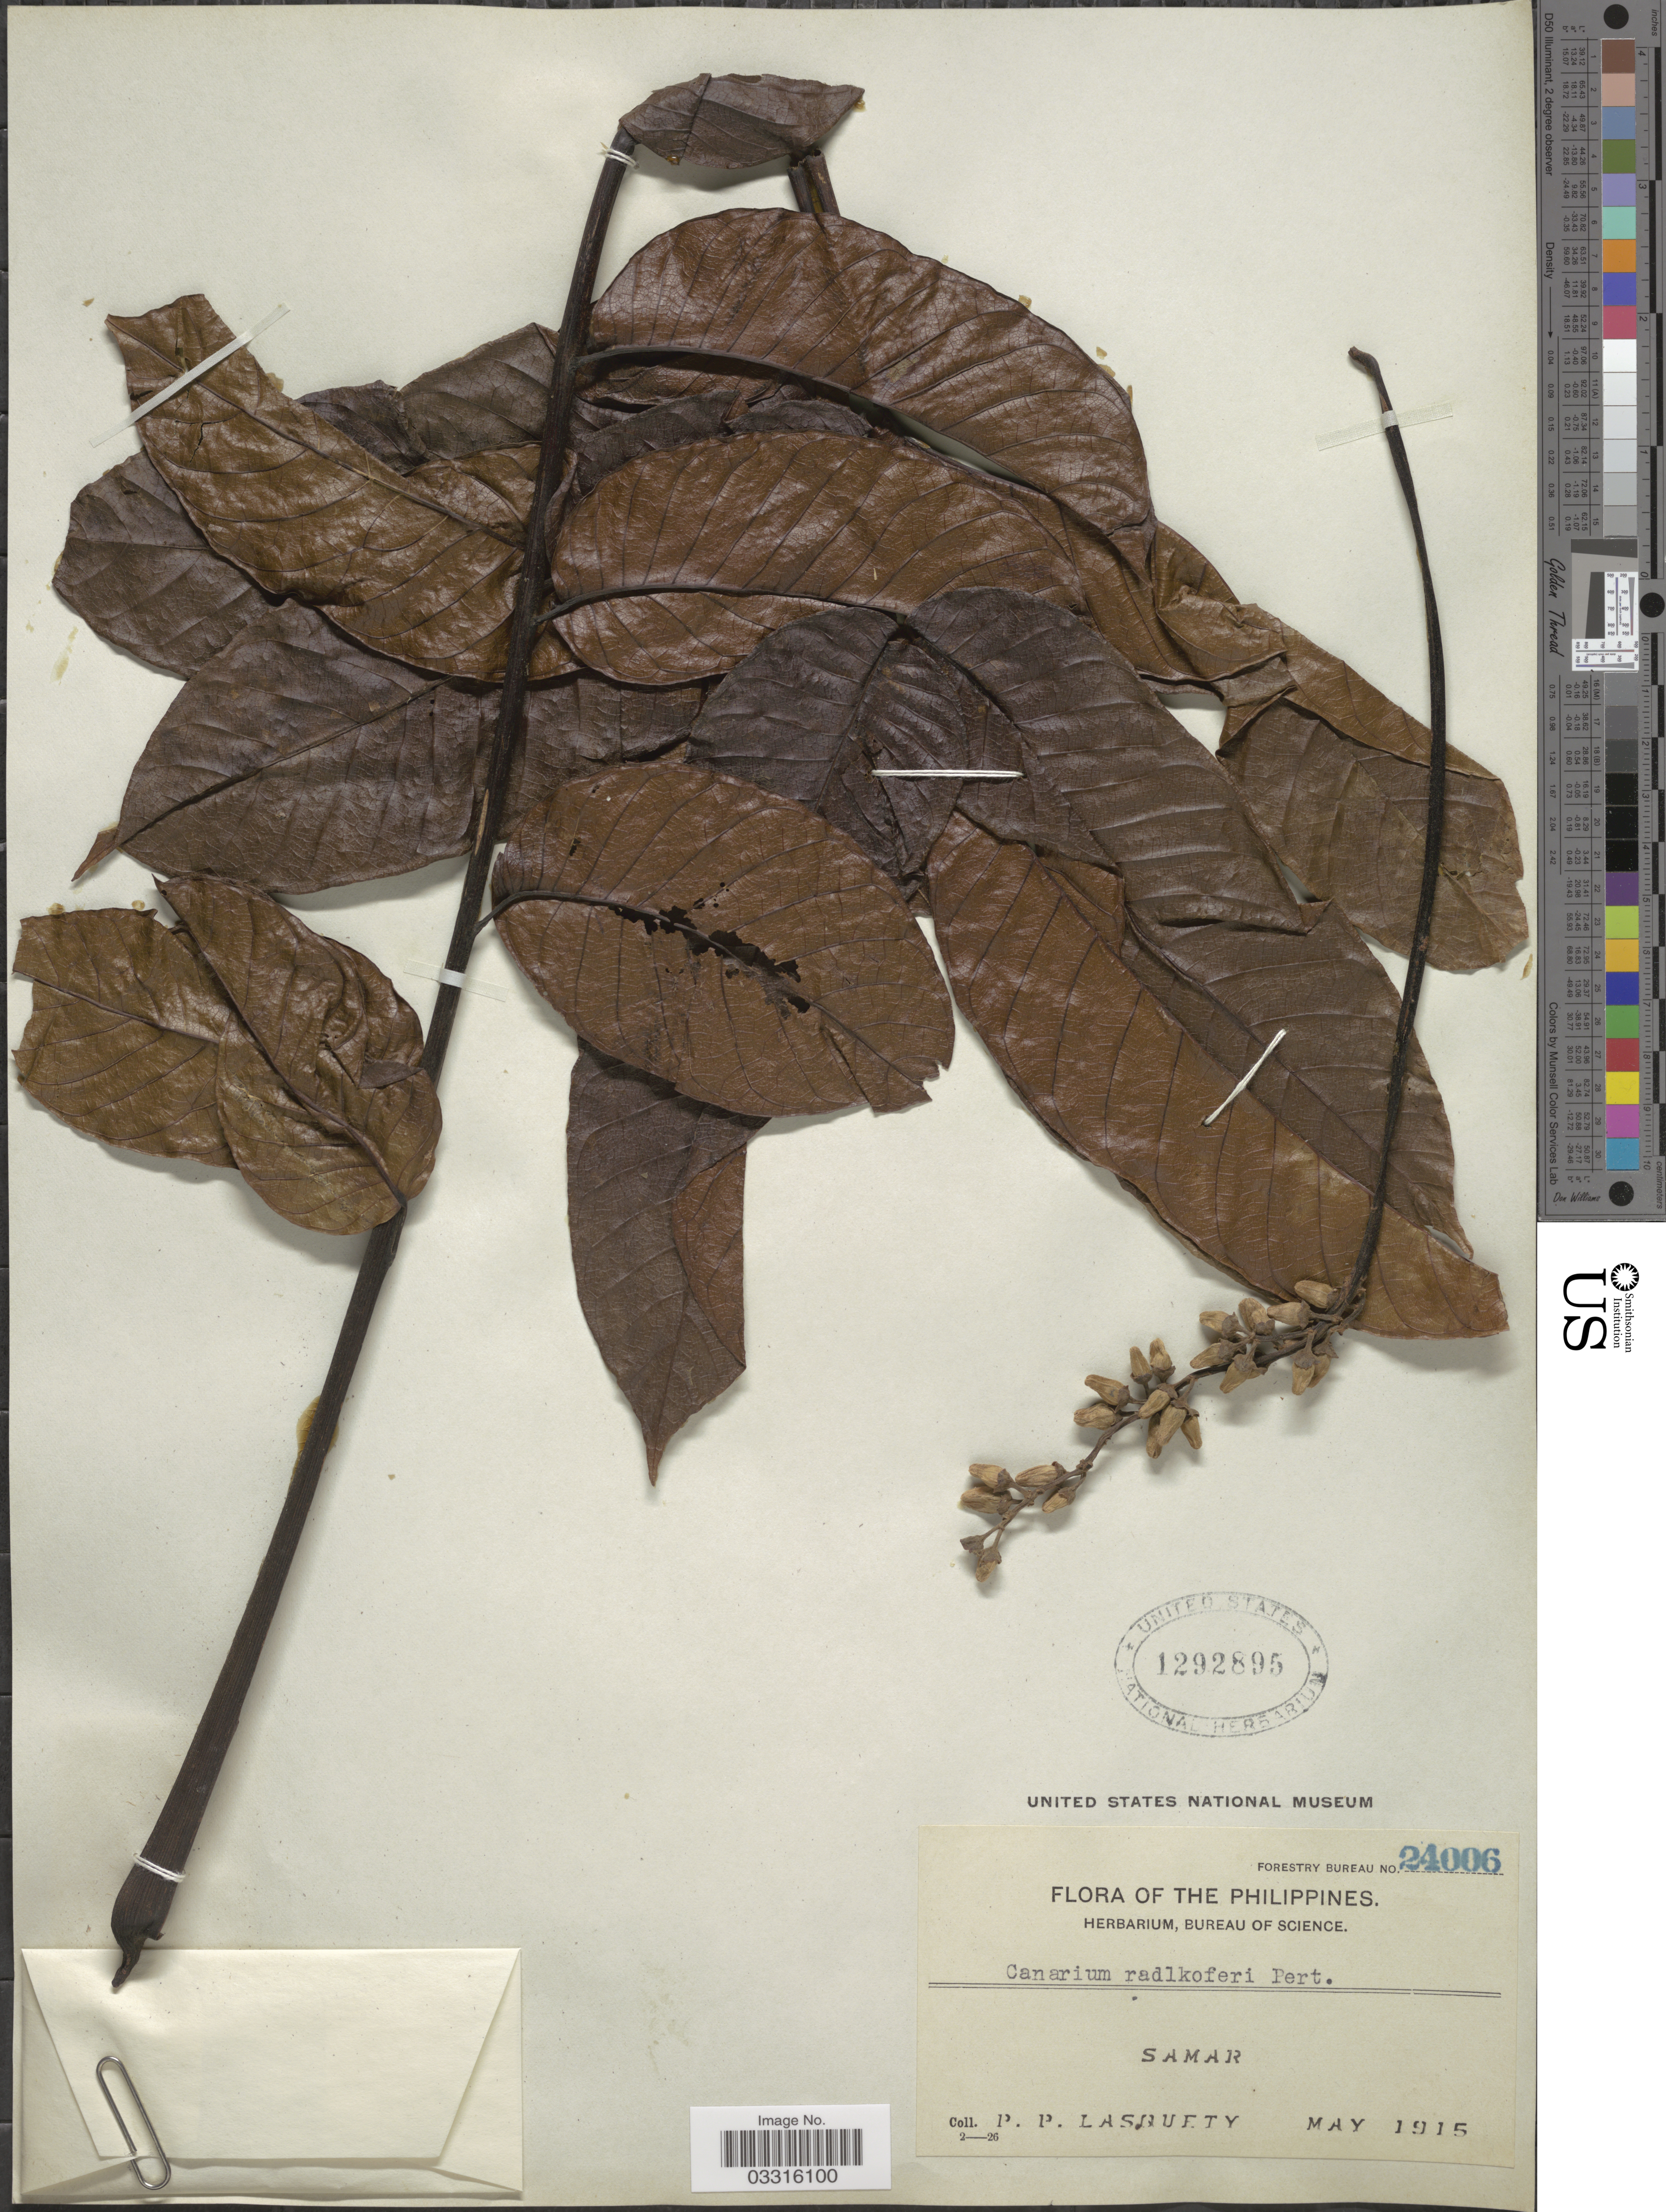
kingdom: Plantae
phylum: Tracheophyta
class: Magnoliopsida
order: Sapindales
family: Burseraceae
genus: Canarium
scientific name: Canarium hirsutum f. scabrum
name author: (Blume) Leenh.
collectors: P. Lasquety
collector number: Forestry Bureau 24006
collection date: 1915-05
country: Philippines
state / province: Eastern Visayas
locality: Samar.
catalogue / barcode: US 1292895